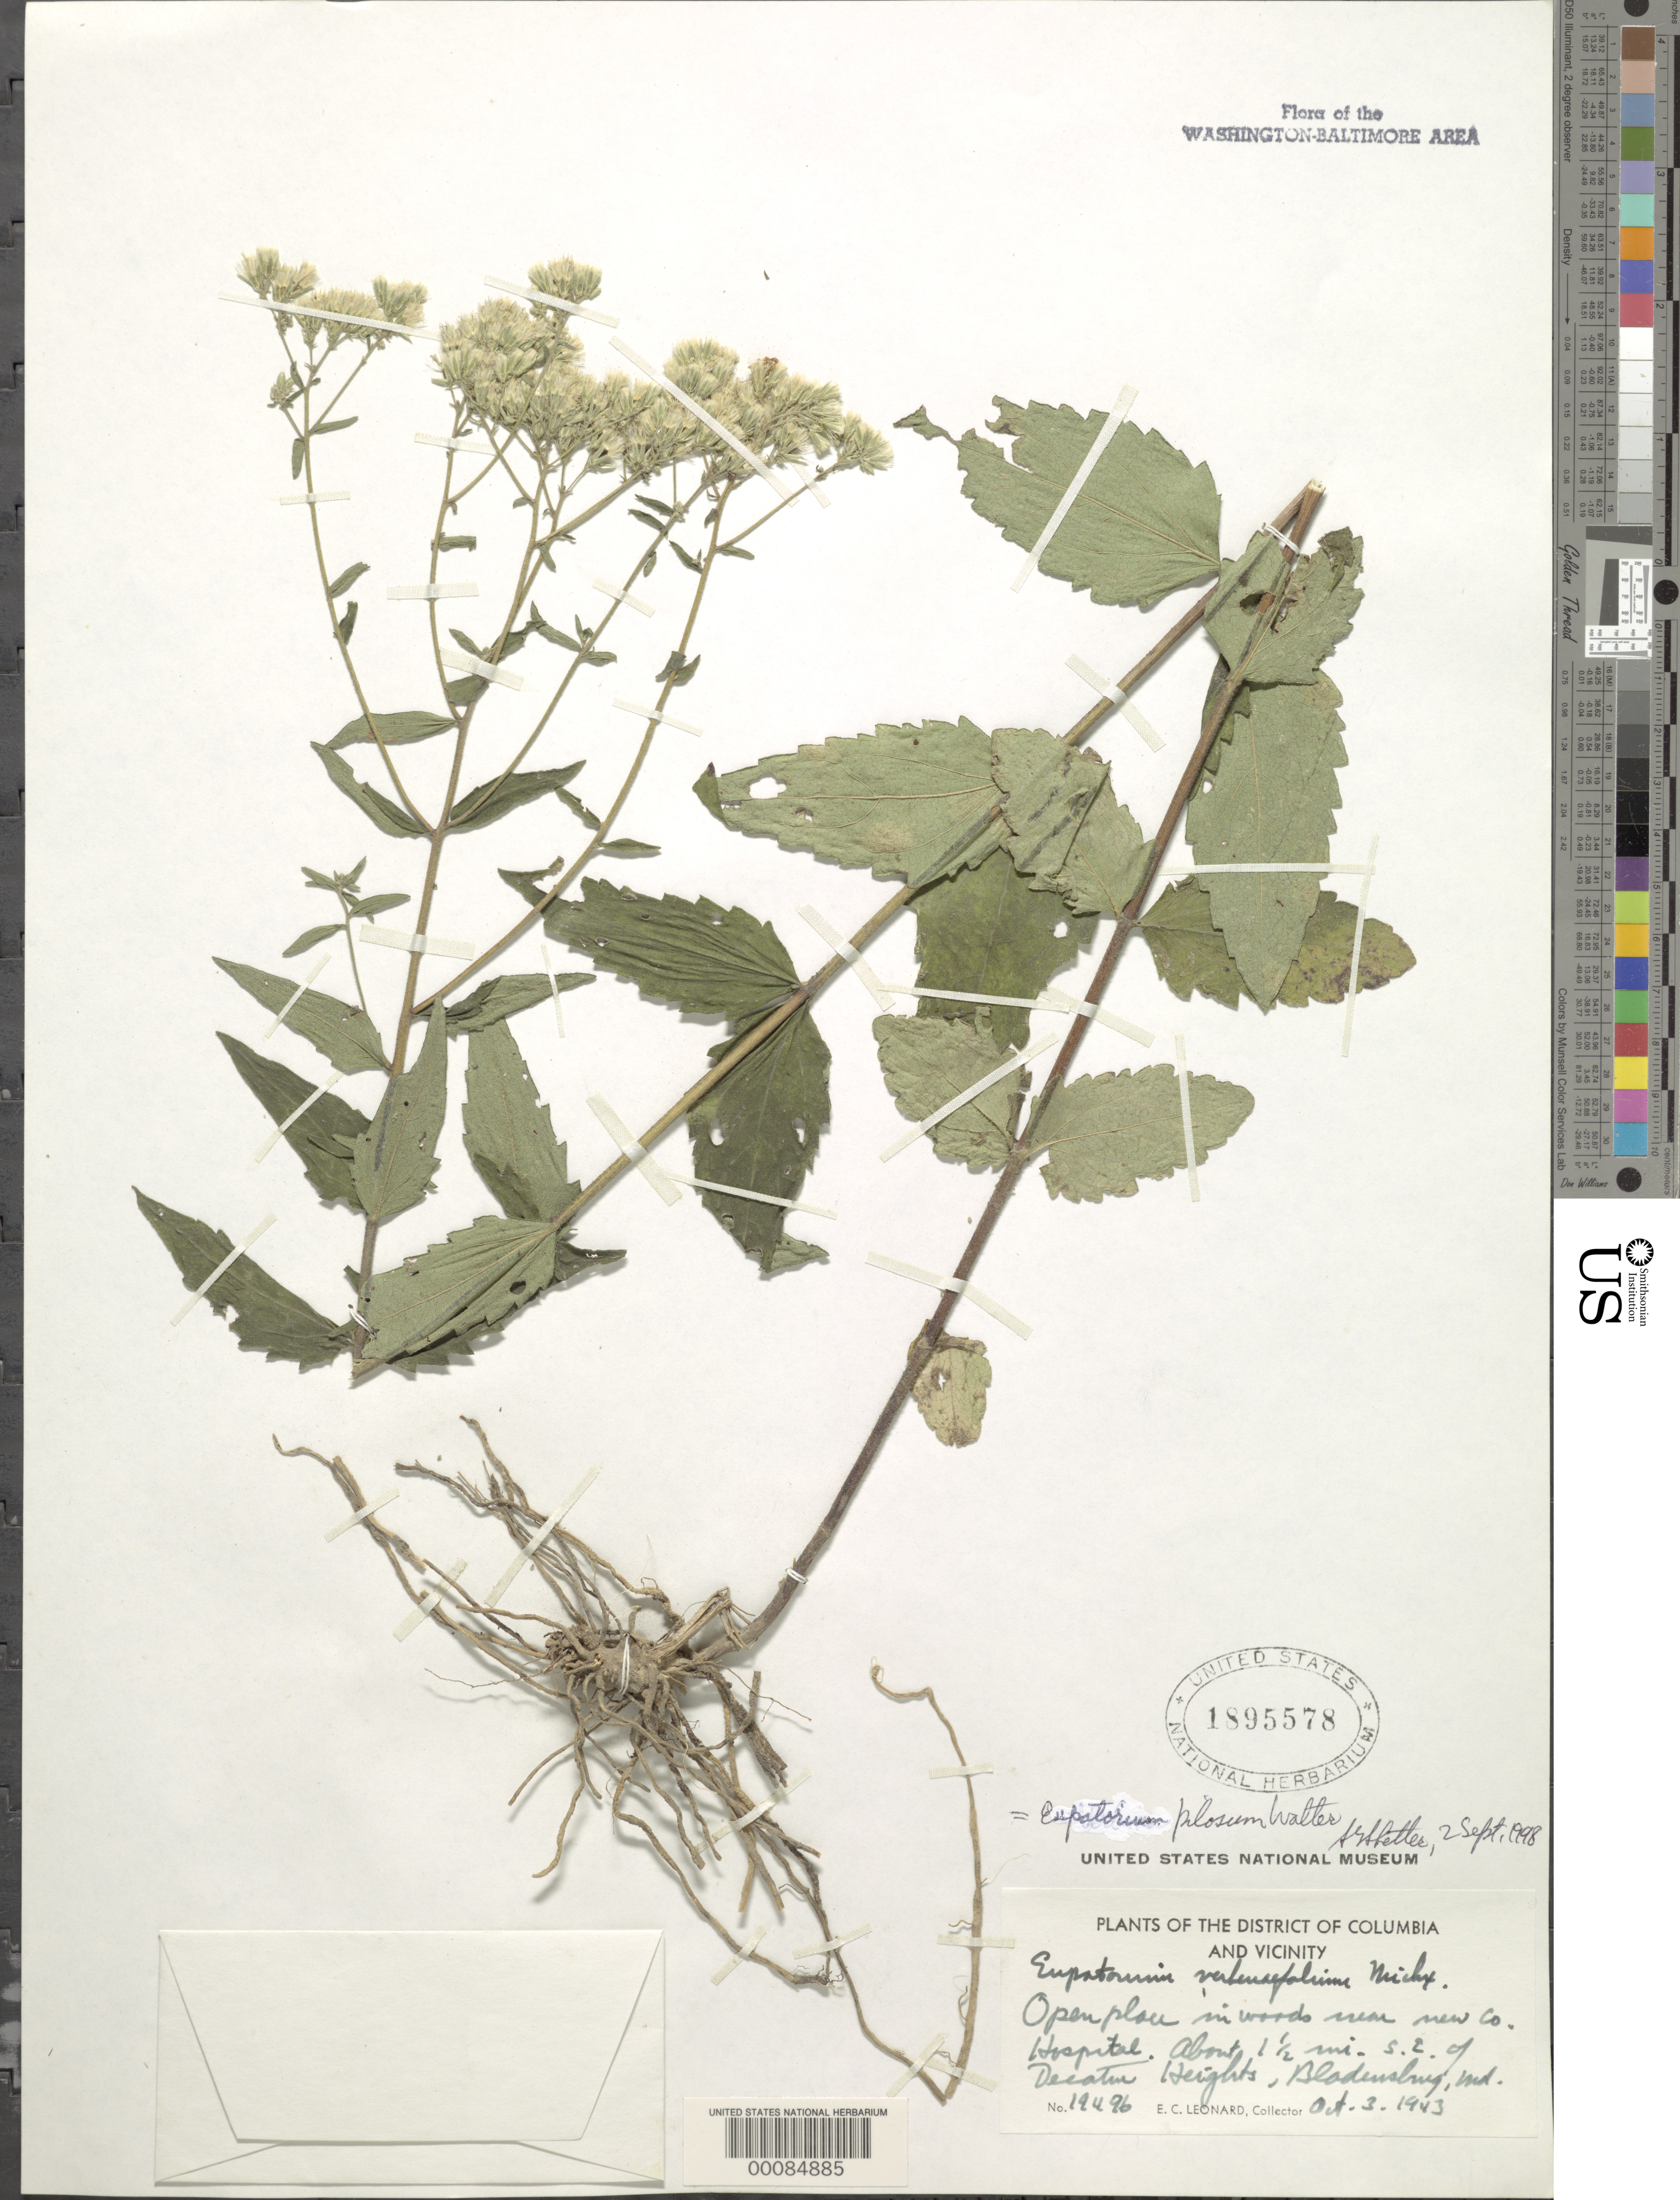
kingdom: Plantae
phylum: Tracheophyta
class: Magnoliopsida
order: Asterales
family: Asteraceae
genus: Eupatorium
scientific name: Eupatorium pilosum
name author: Walter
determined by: Montgomery, J. D.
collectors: E. C. Leonard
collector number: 19496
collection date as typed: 03 Oct 1943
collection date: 1943-10-03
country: United States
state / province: Maryland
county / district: Prince George's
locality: SE of Decatur Heights, Bladensburg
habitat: Open place in woods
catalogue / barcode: US 1895578